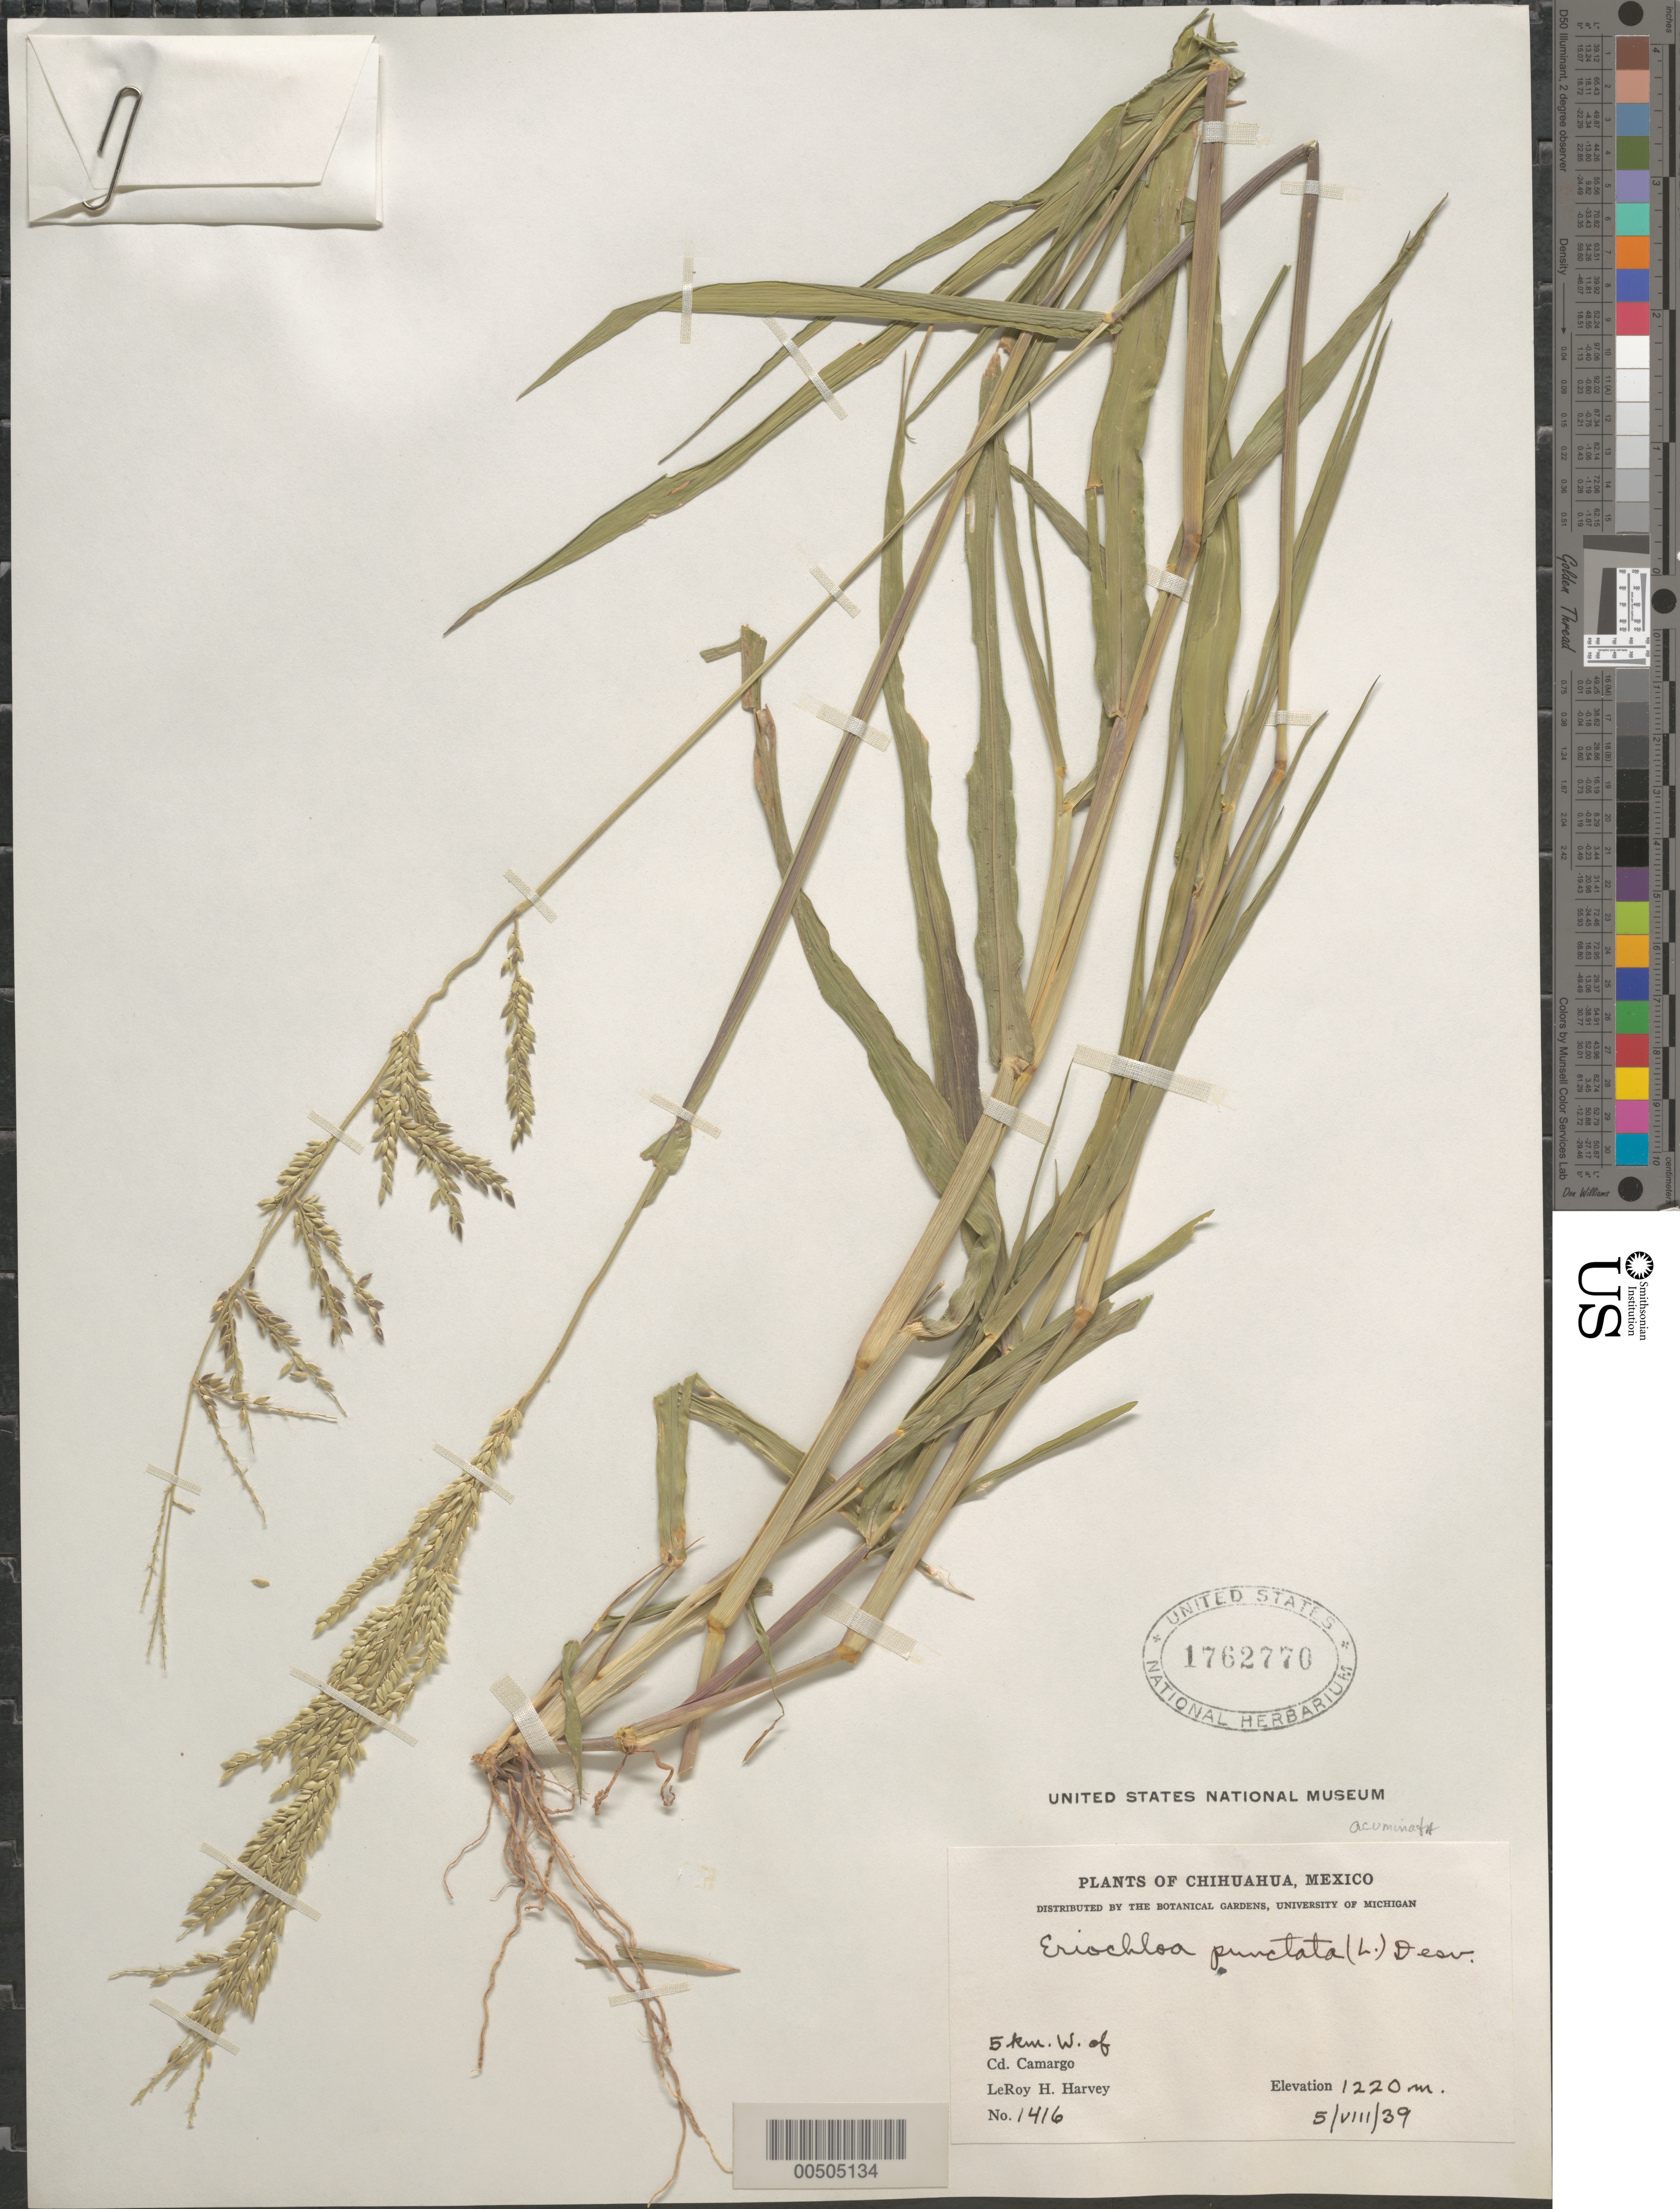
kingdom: Plantae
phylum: Tracheophyta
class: Liliopsida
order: Poales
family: Poaceae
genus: Eriochloa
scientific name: Eriochloa punctata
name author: (L.) Desv. ex Ham.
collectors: L. H. Harvey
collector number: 1416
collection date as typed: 5 Aug 1939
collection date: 1939-08-05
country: Mexico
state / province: Chihuahua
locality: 5 km W of Cd. Camargo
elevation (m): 1220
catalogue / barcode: US 1762770